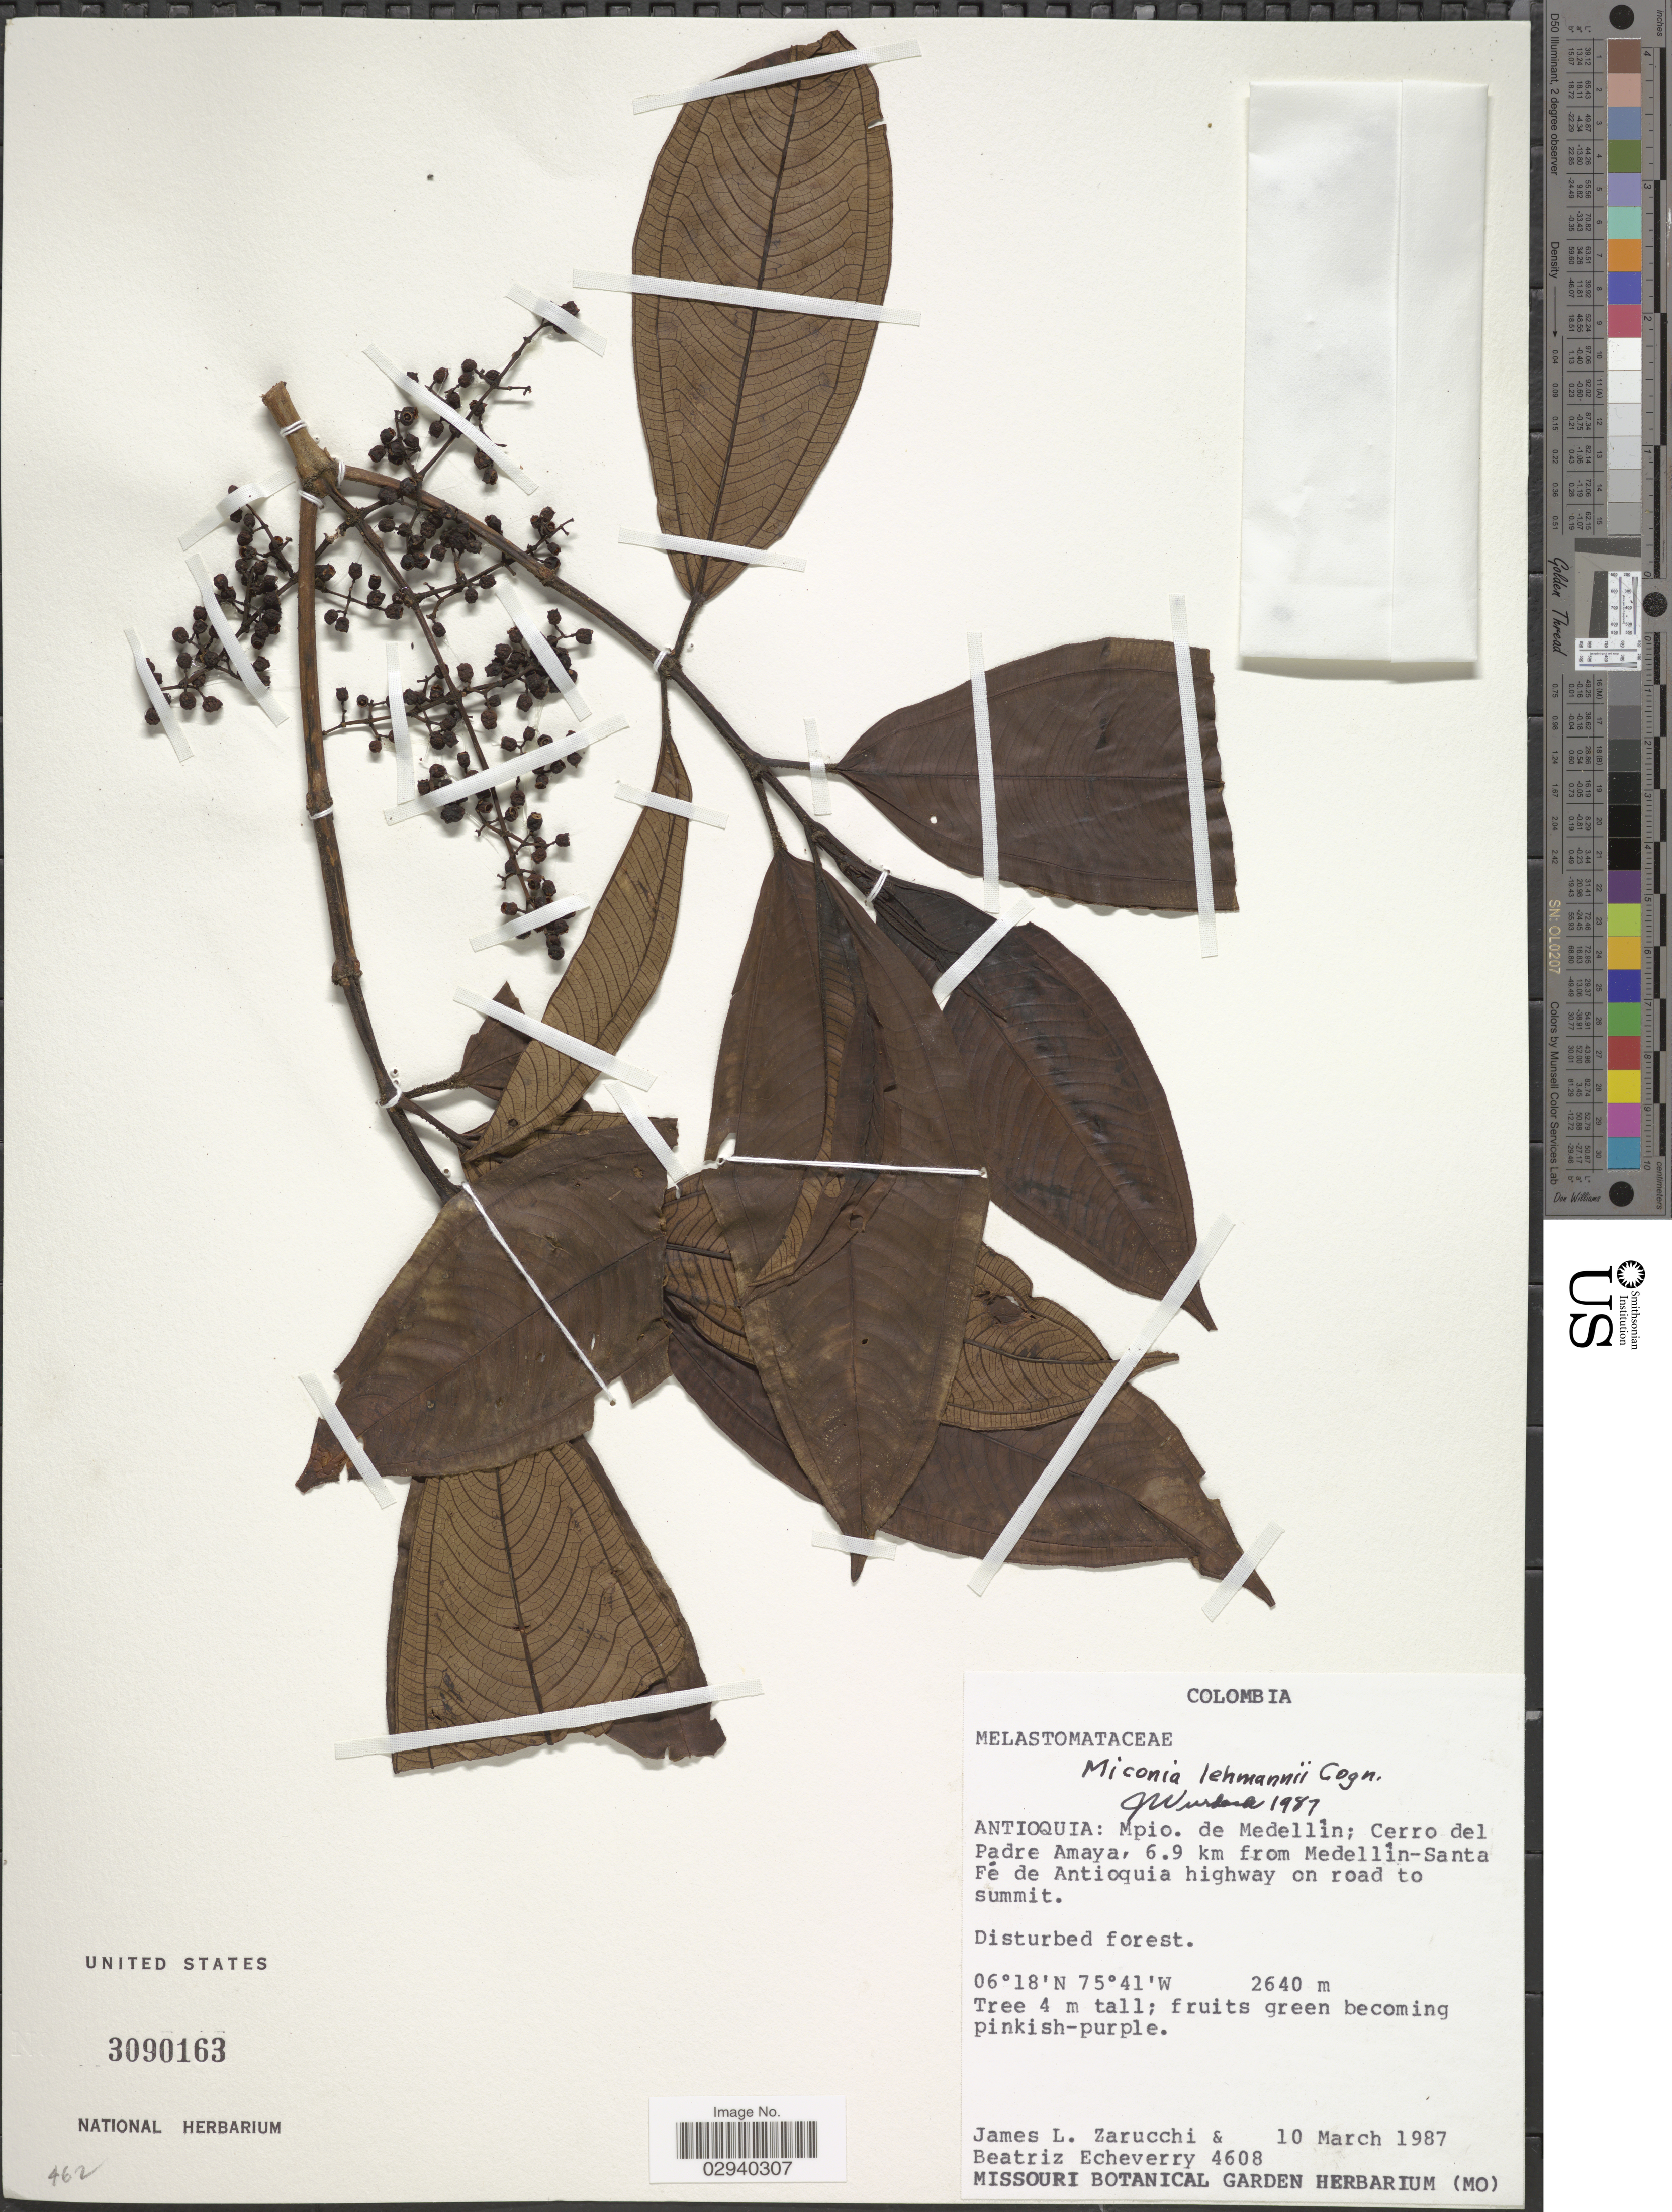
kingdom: Plantae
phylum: Tracheophyta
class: Magnoliopsida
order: Myrtales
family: Melastomataceae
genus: Miconia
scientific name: Miconia lehmannii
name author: Cogn.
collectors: J. L. Zarucchi & B. Echeverry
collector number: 4608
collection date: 1987-03-10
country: Colombia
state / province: Antioquia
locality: Mpio. de Medellín; Cerro del Padre Amaya, 6.9 km from Medellín-Santa Fé de Antioquia highway on road to summit.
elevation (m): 2640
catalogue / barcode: US 3090163